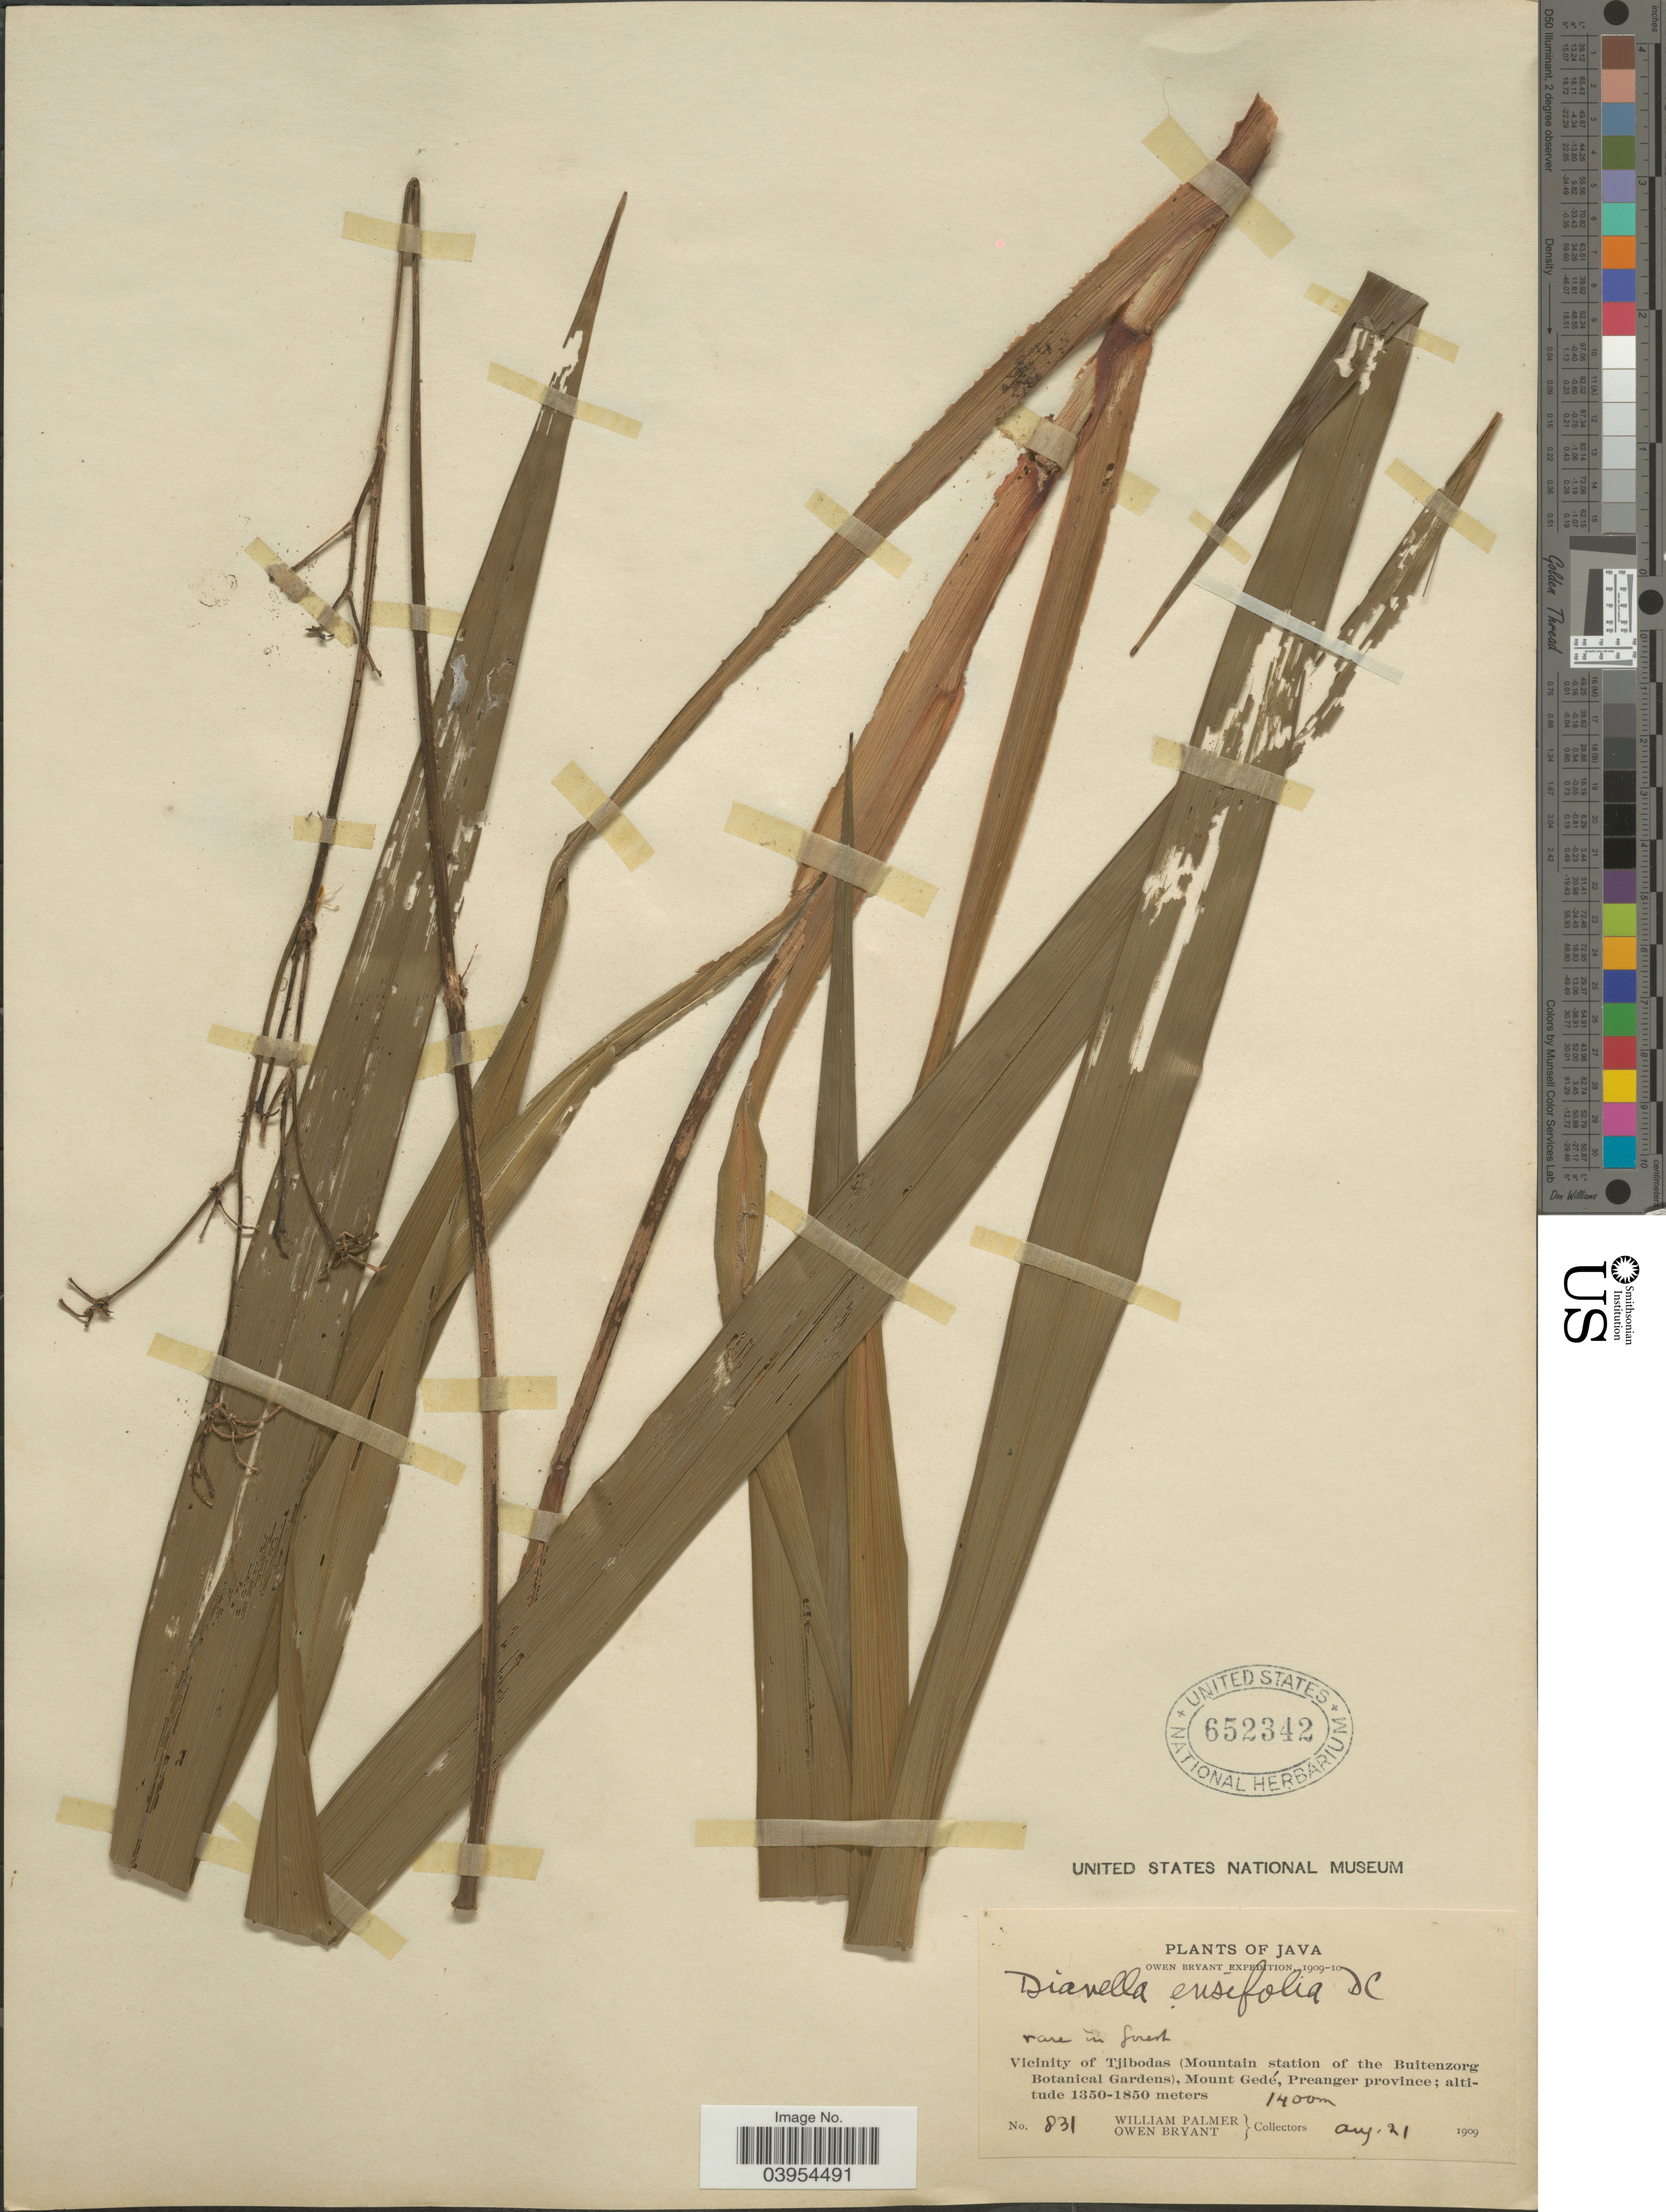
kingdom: Plantae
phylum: Tracheophyta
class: Liliopsida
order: Asparagales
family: Asphodelaceae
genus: Dianella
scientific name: Dianella ensifolia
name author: (L.) DC.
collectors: W. Palmer & O. Bryant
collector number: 831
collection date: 1909-08-21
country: Indonesia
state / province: Java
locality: Vicinity of Tjibodas (Mountain station of the Buitenzorg Botanical Gardens), Mount Gedé, Preanger province.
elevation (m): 1400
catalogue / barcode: US 652342